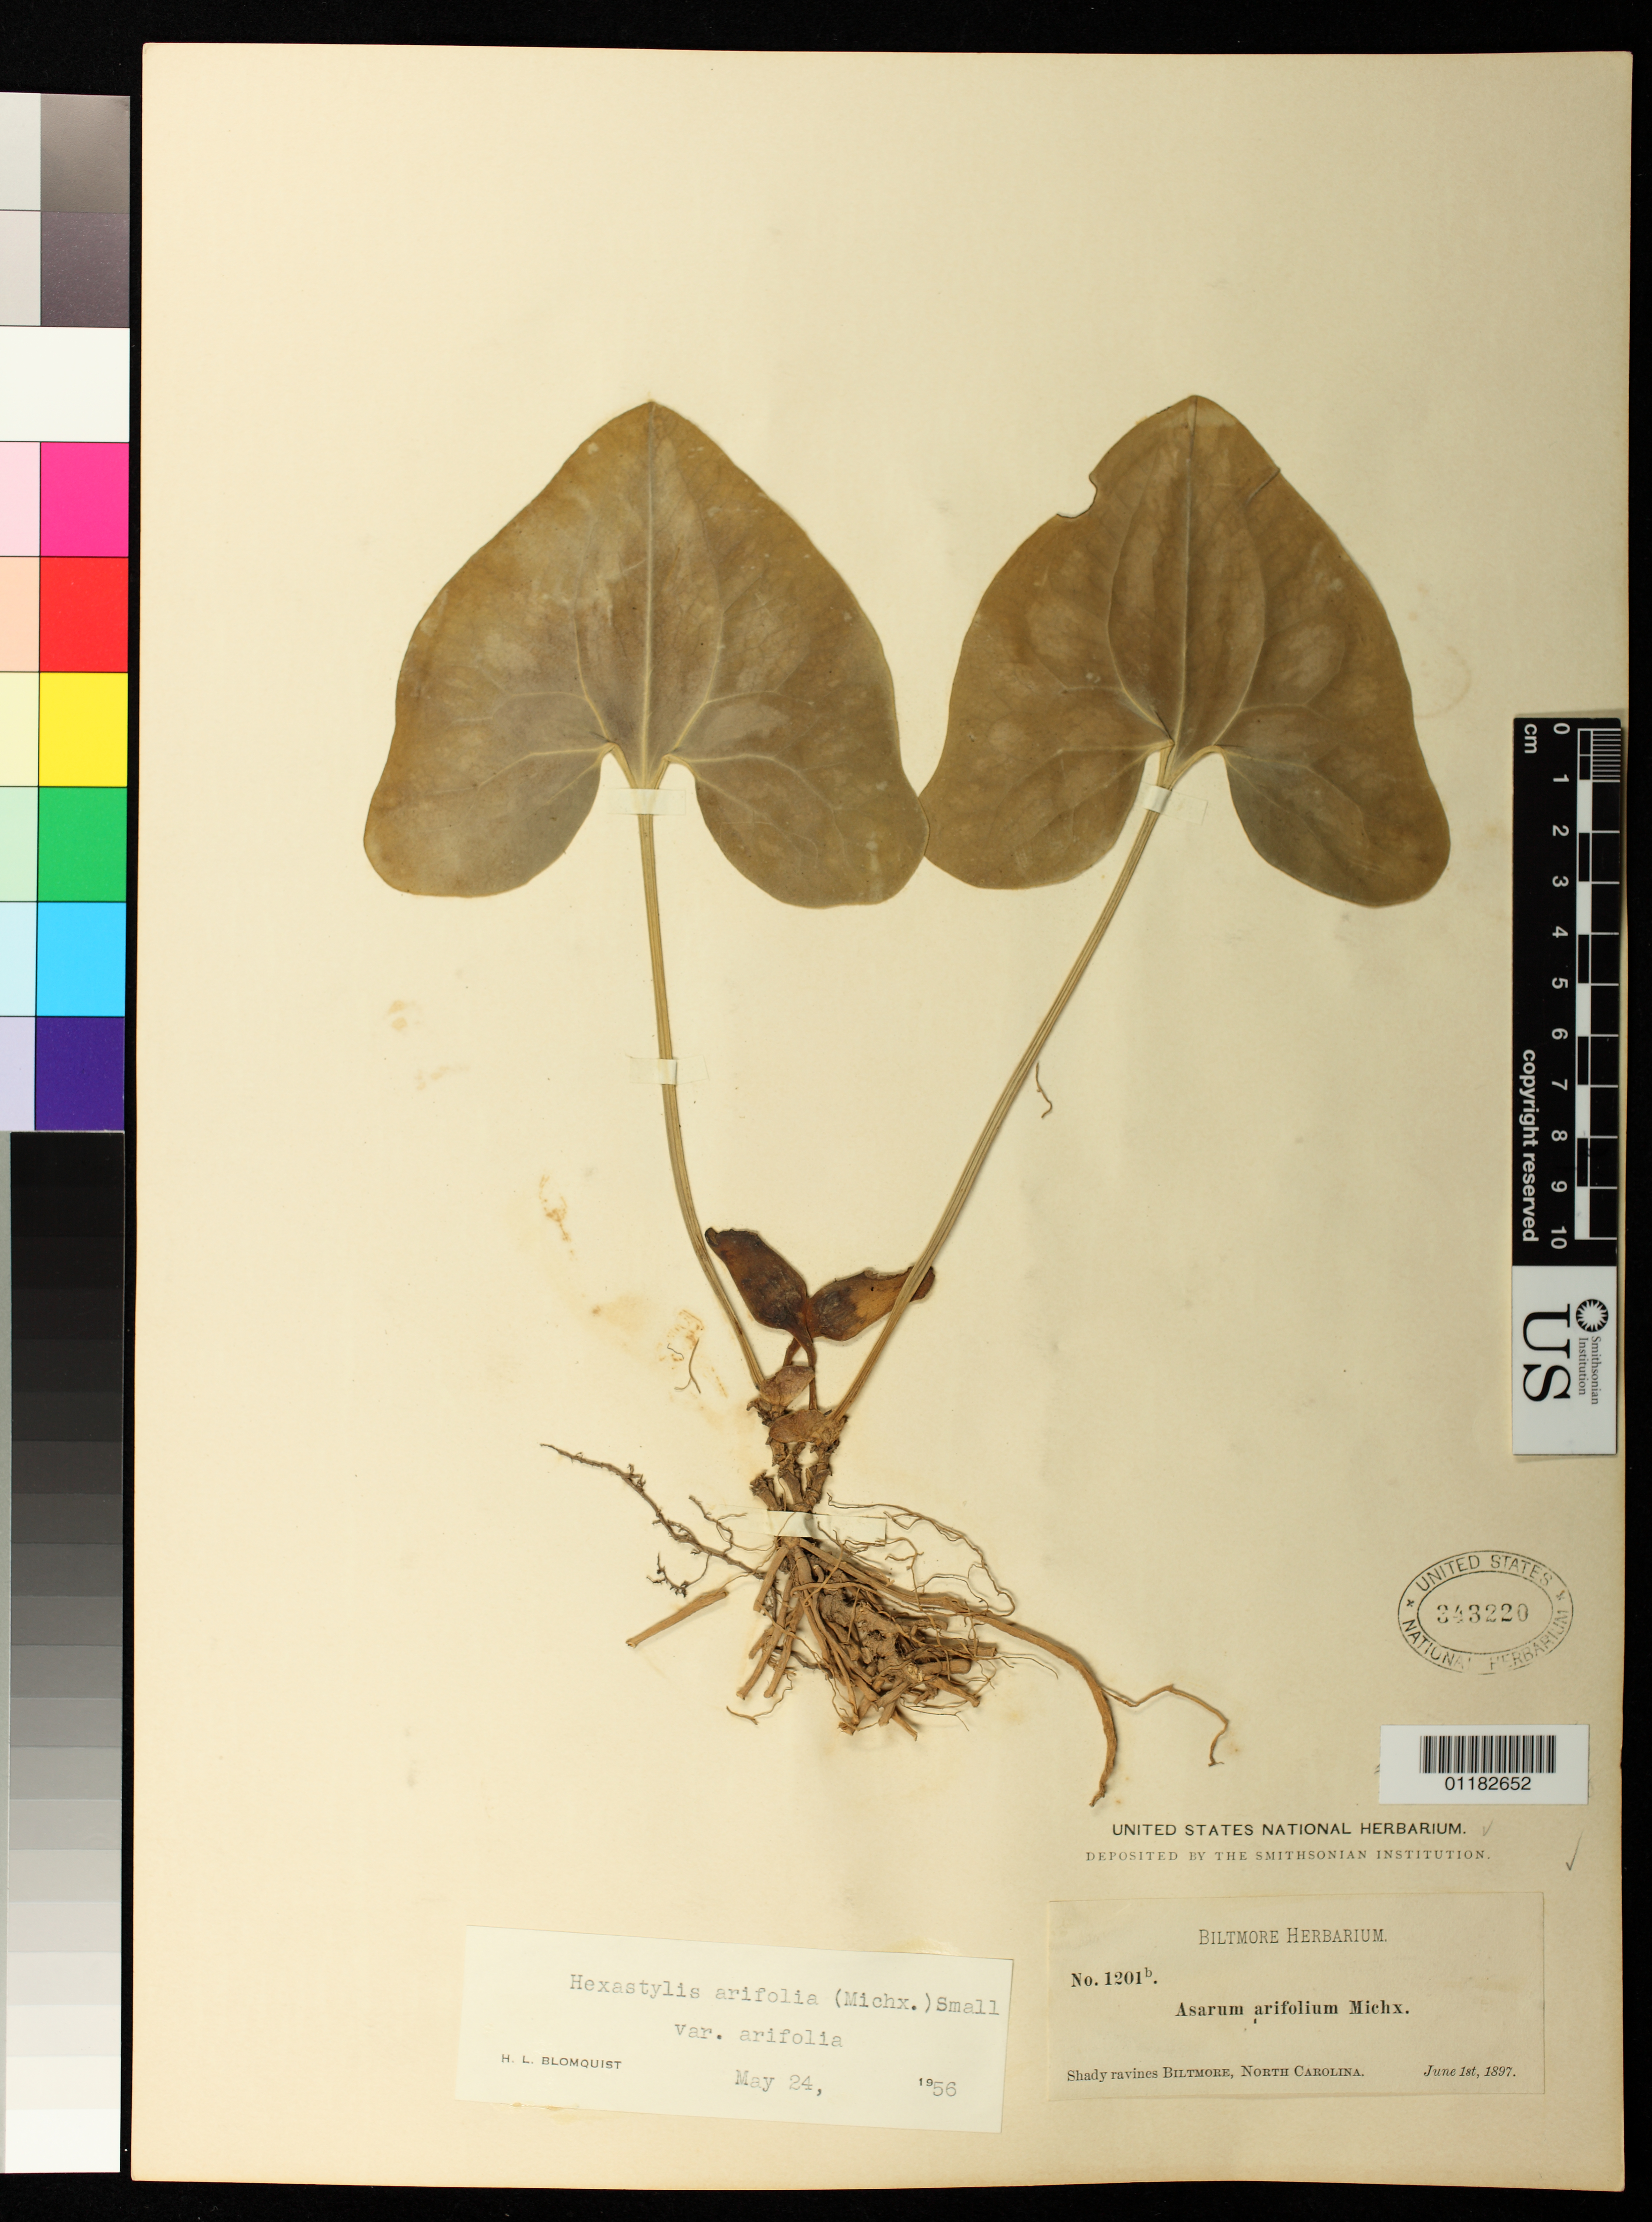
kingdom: Plantae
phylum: Tracheophyta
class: Magnoliopsida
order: Piperales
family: Aristolochiaceae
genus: Hexastylis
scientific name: Hexastylis arifolia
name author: (Michx.) Small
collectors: ex herb. Biltmore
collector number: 1201b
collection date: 1897-06-01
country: United States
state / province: North Carolina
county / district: Buncombe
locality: Biltmore, Buncombe County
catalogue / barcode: US 343220